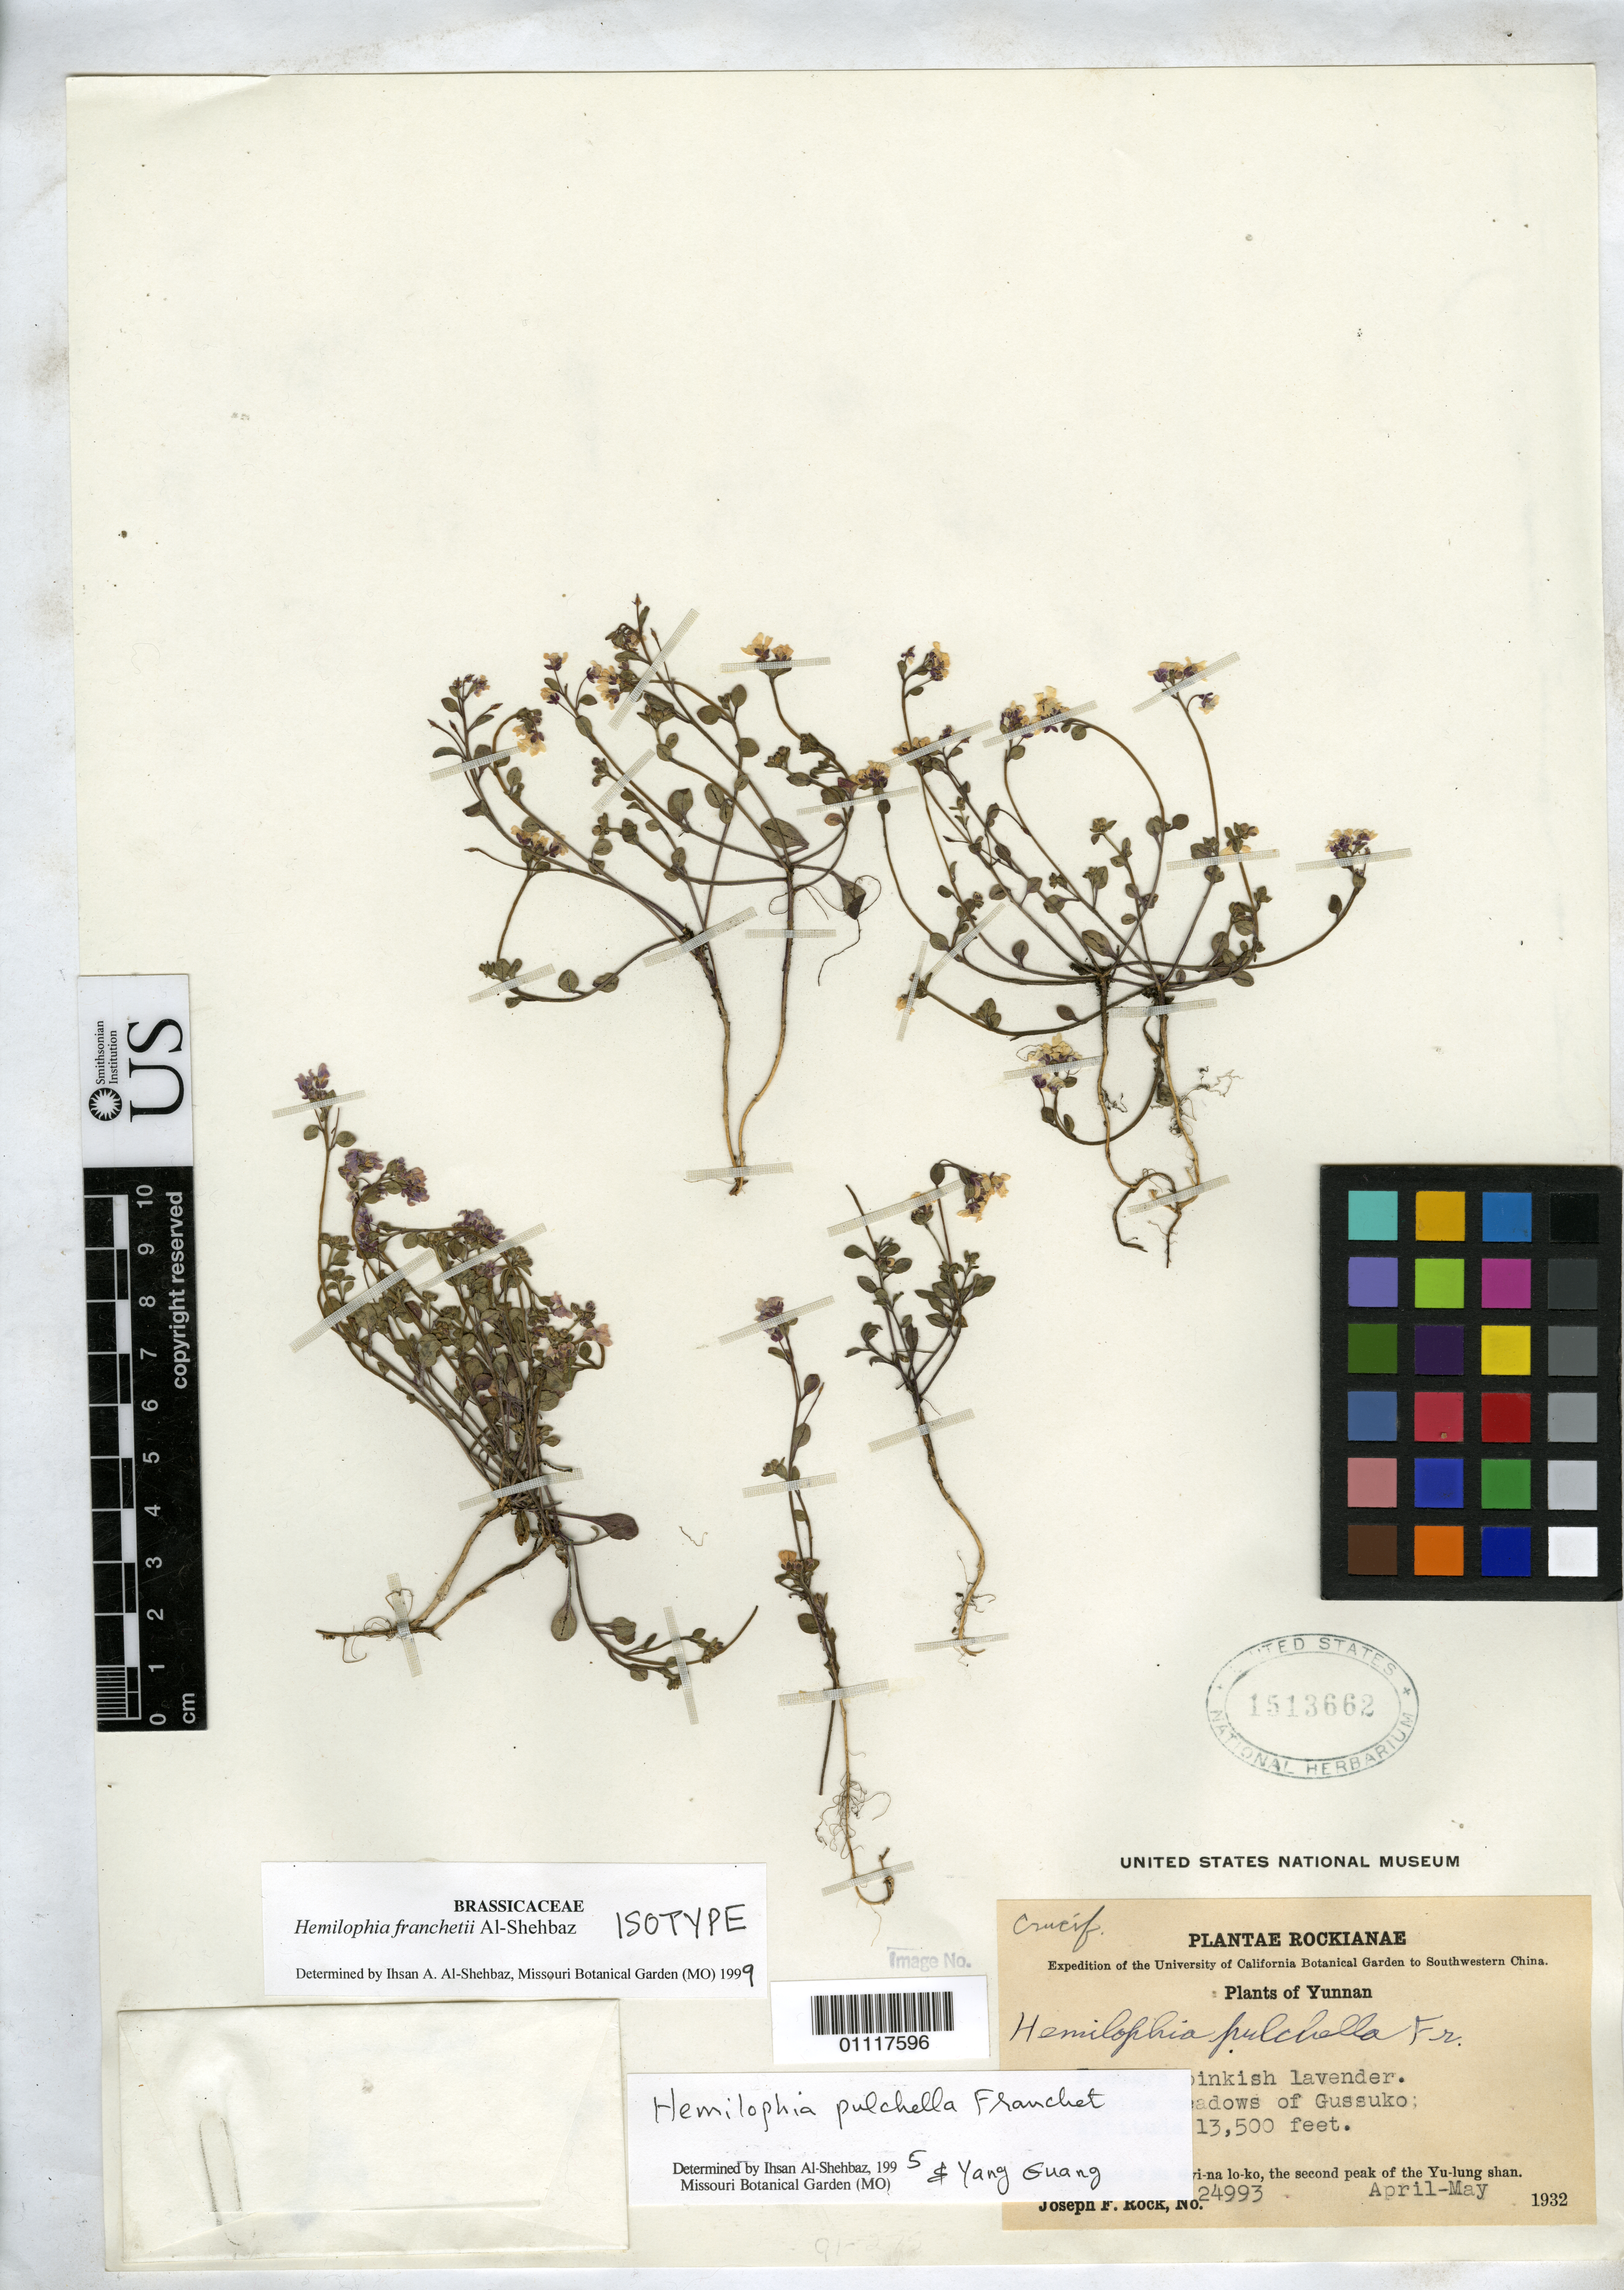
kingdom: Plantae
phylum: Tracheophyta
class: Magnoliopsida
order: Brassicales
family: Brassicaceae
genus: Hemilophia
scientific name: Hemilophia franchetii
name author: Al-Shehbaz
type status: Isotype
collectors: J. F. Rock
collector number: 24993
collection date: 1932-04/1932-05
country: China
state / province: Yunnan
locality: Gussuko, Mt. Gyi-na lo-ko, the second peak of the Yu-lung shan.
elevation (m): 4115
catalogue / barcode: US 1513662